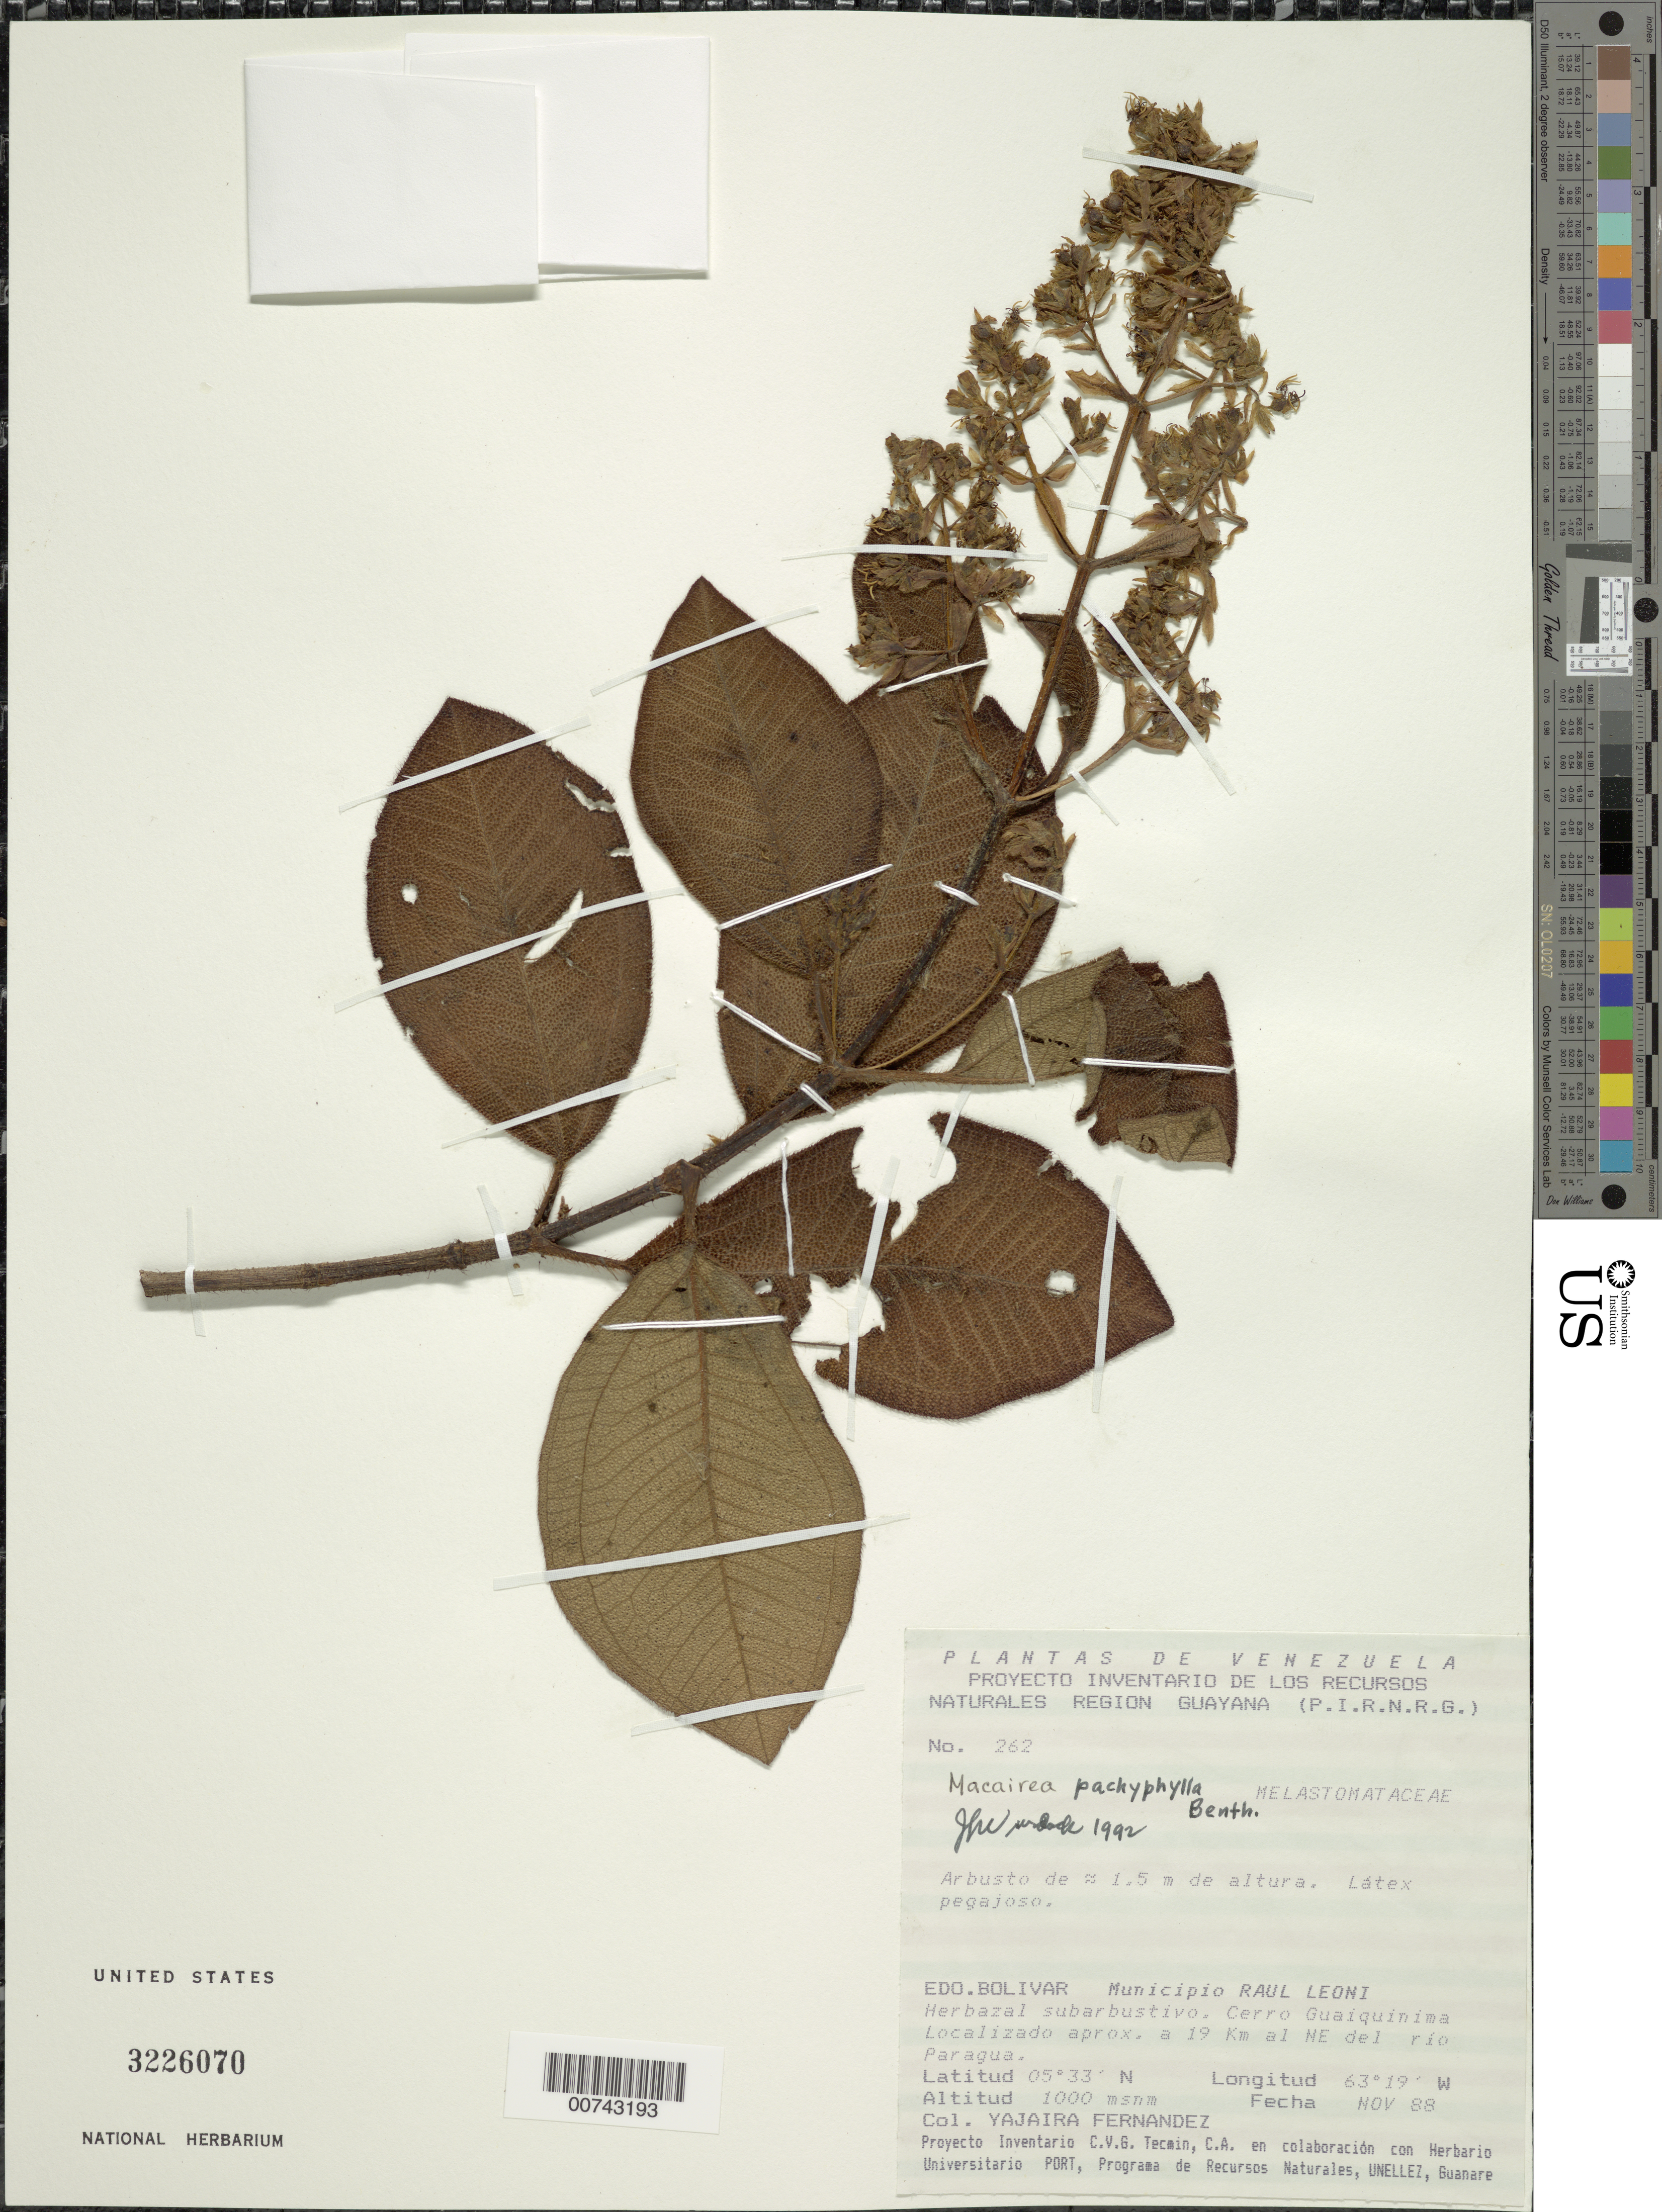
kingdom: Plantae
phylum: Tracheophyta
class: Magnoliopsida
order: Myrtales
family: Melastomataceae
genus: Macairea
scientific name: Macairea pachyphylla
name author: Benth.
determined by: Wurdack, John J., (US), US (UNITED STATES)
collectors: Y. Fernandez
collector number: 262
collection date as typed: Nov-88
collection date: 1988-11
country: Venezuela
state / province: Bolívar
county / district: Angostura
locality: Mun. Raúl Leoni [=Angostura], Cerro Guaiquinima, aprox. 19 km NE del Río Paragua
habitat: Herbazal subarbustivo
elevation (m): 1000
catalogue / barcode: US 3226070